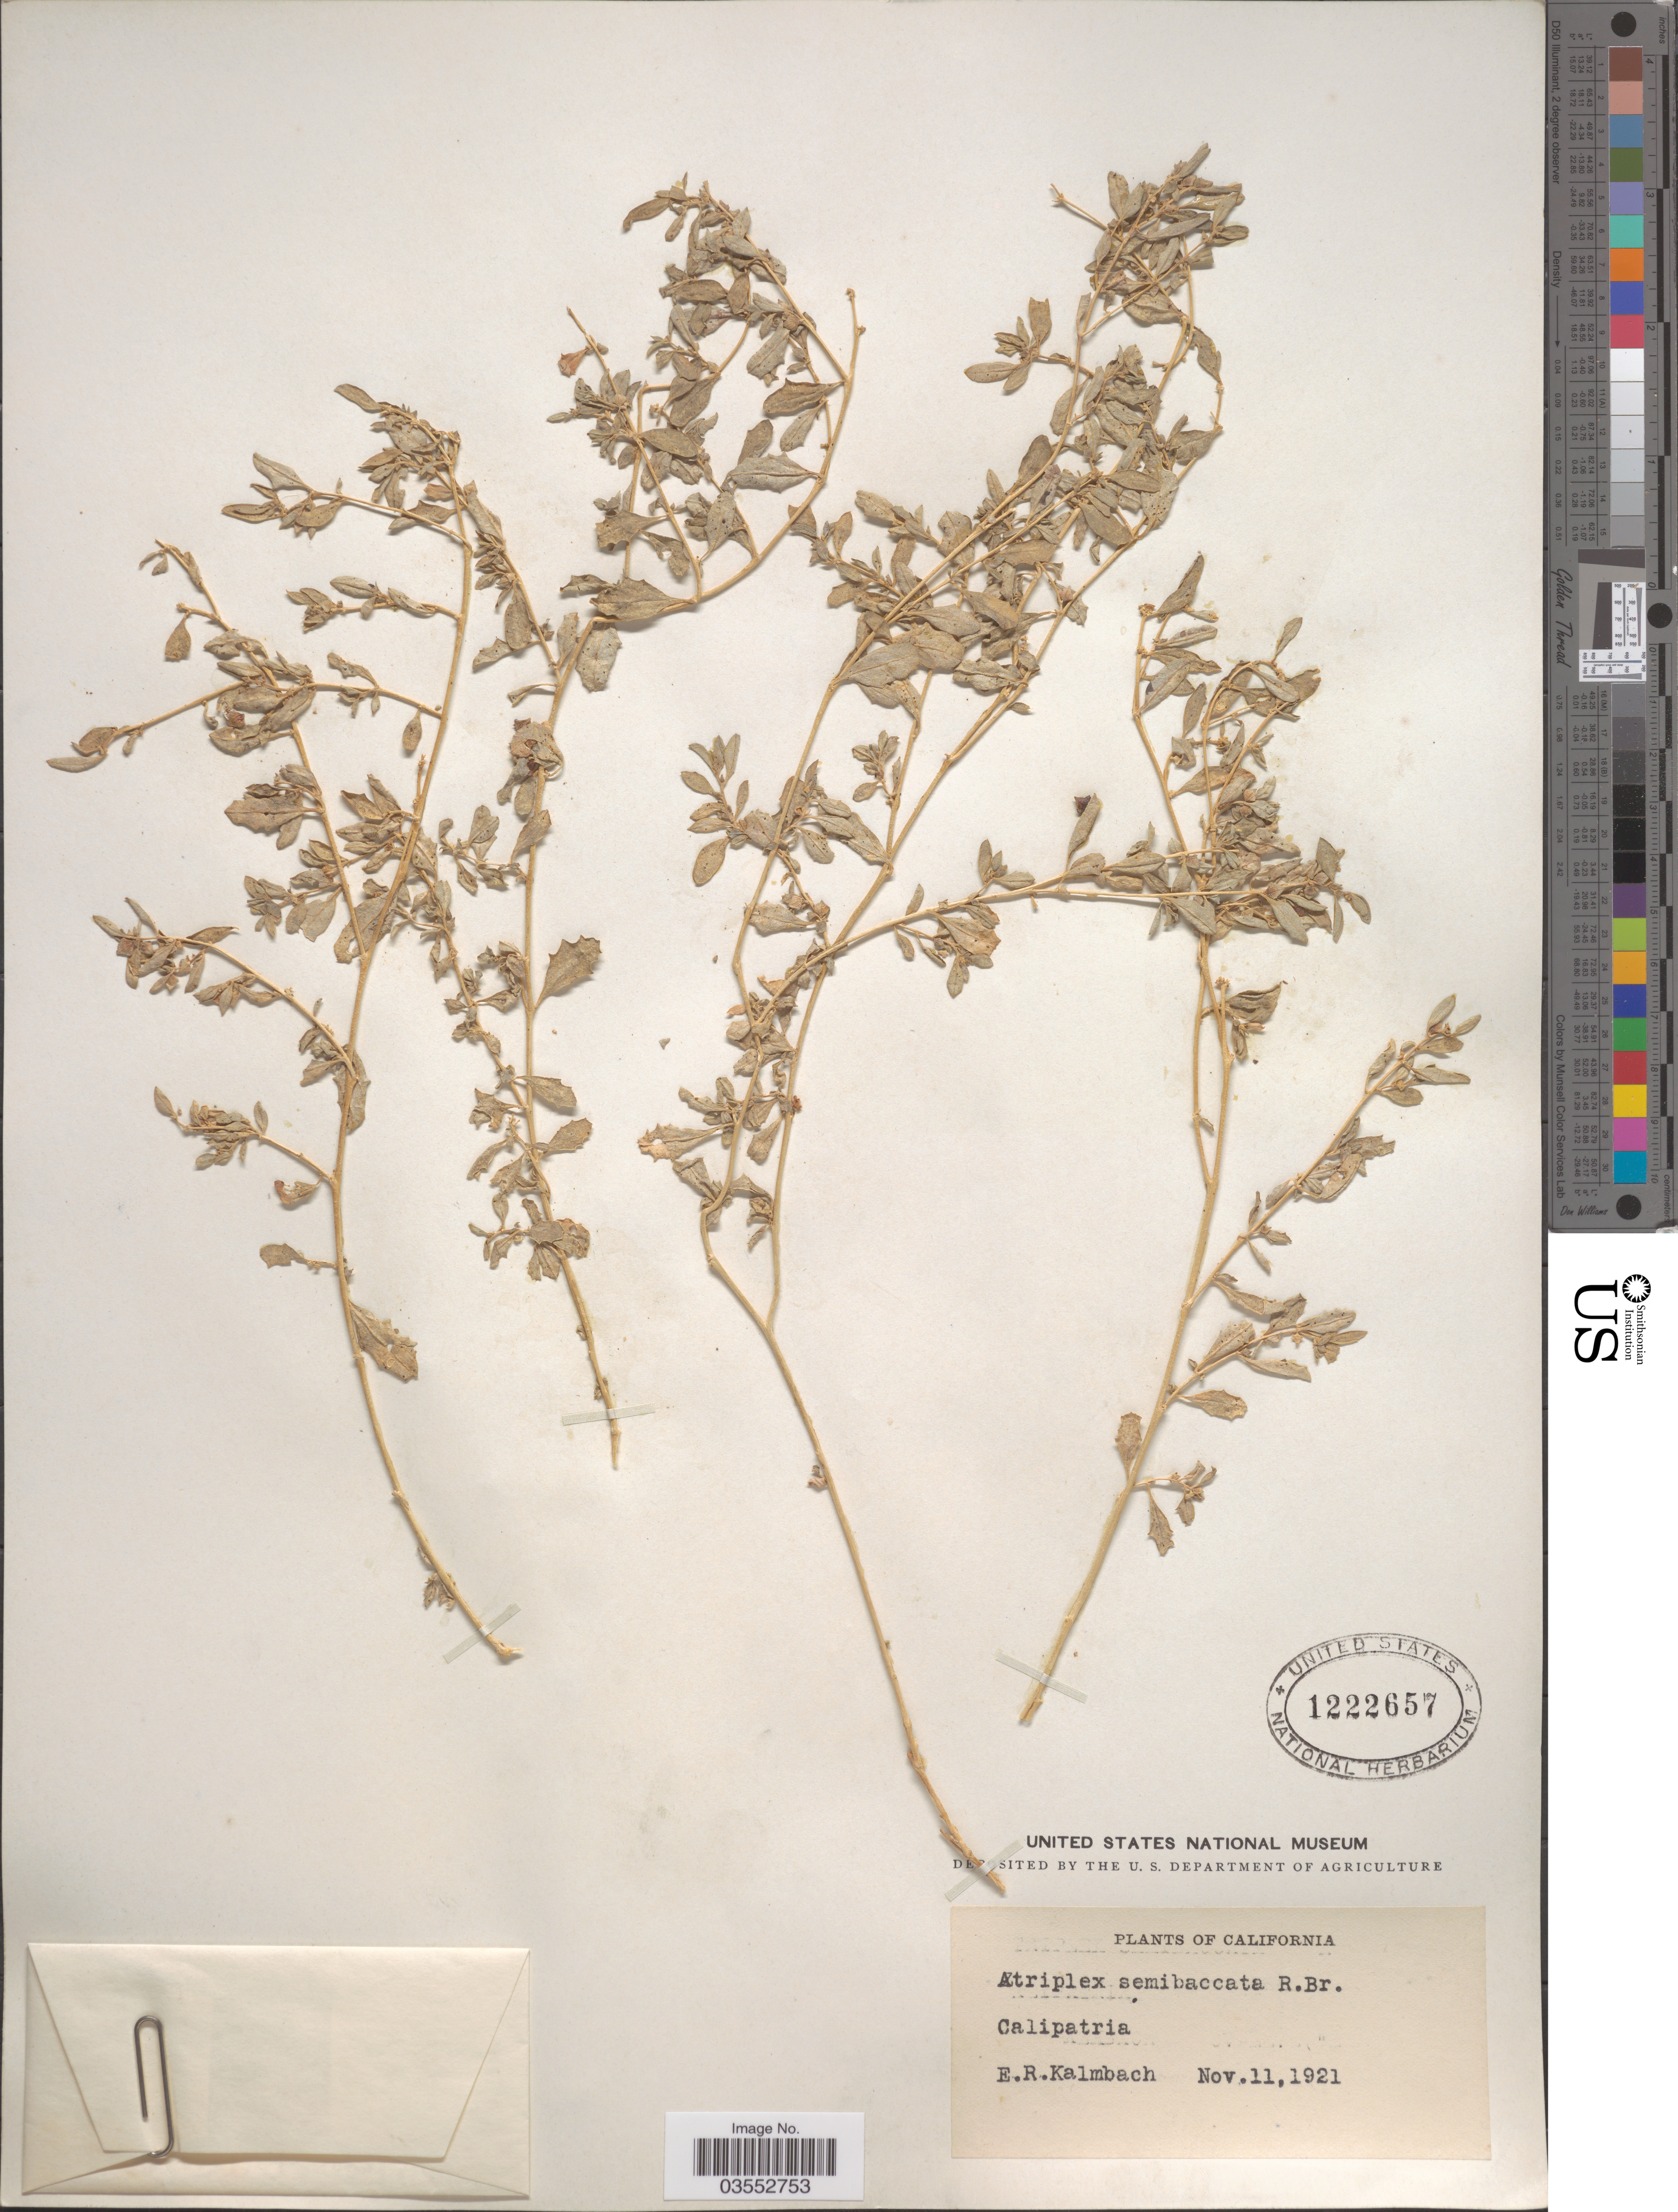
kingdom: Plantae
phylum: Tracheophyta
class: Magnoliopsida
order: Caryophyllales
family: Amaranthaceae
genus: Atriplex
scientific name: Atriplex semibaccata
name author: R. Br.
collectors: E. Kalmbach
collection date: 1921-11-11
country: United States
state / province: California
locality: Calipatria.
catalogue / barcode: US 1222657